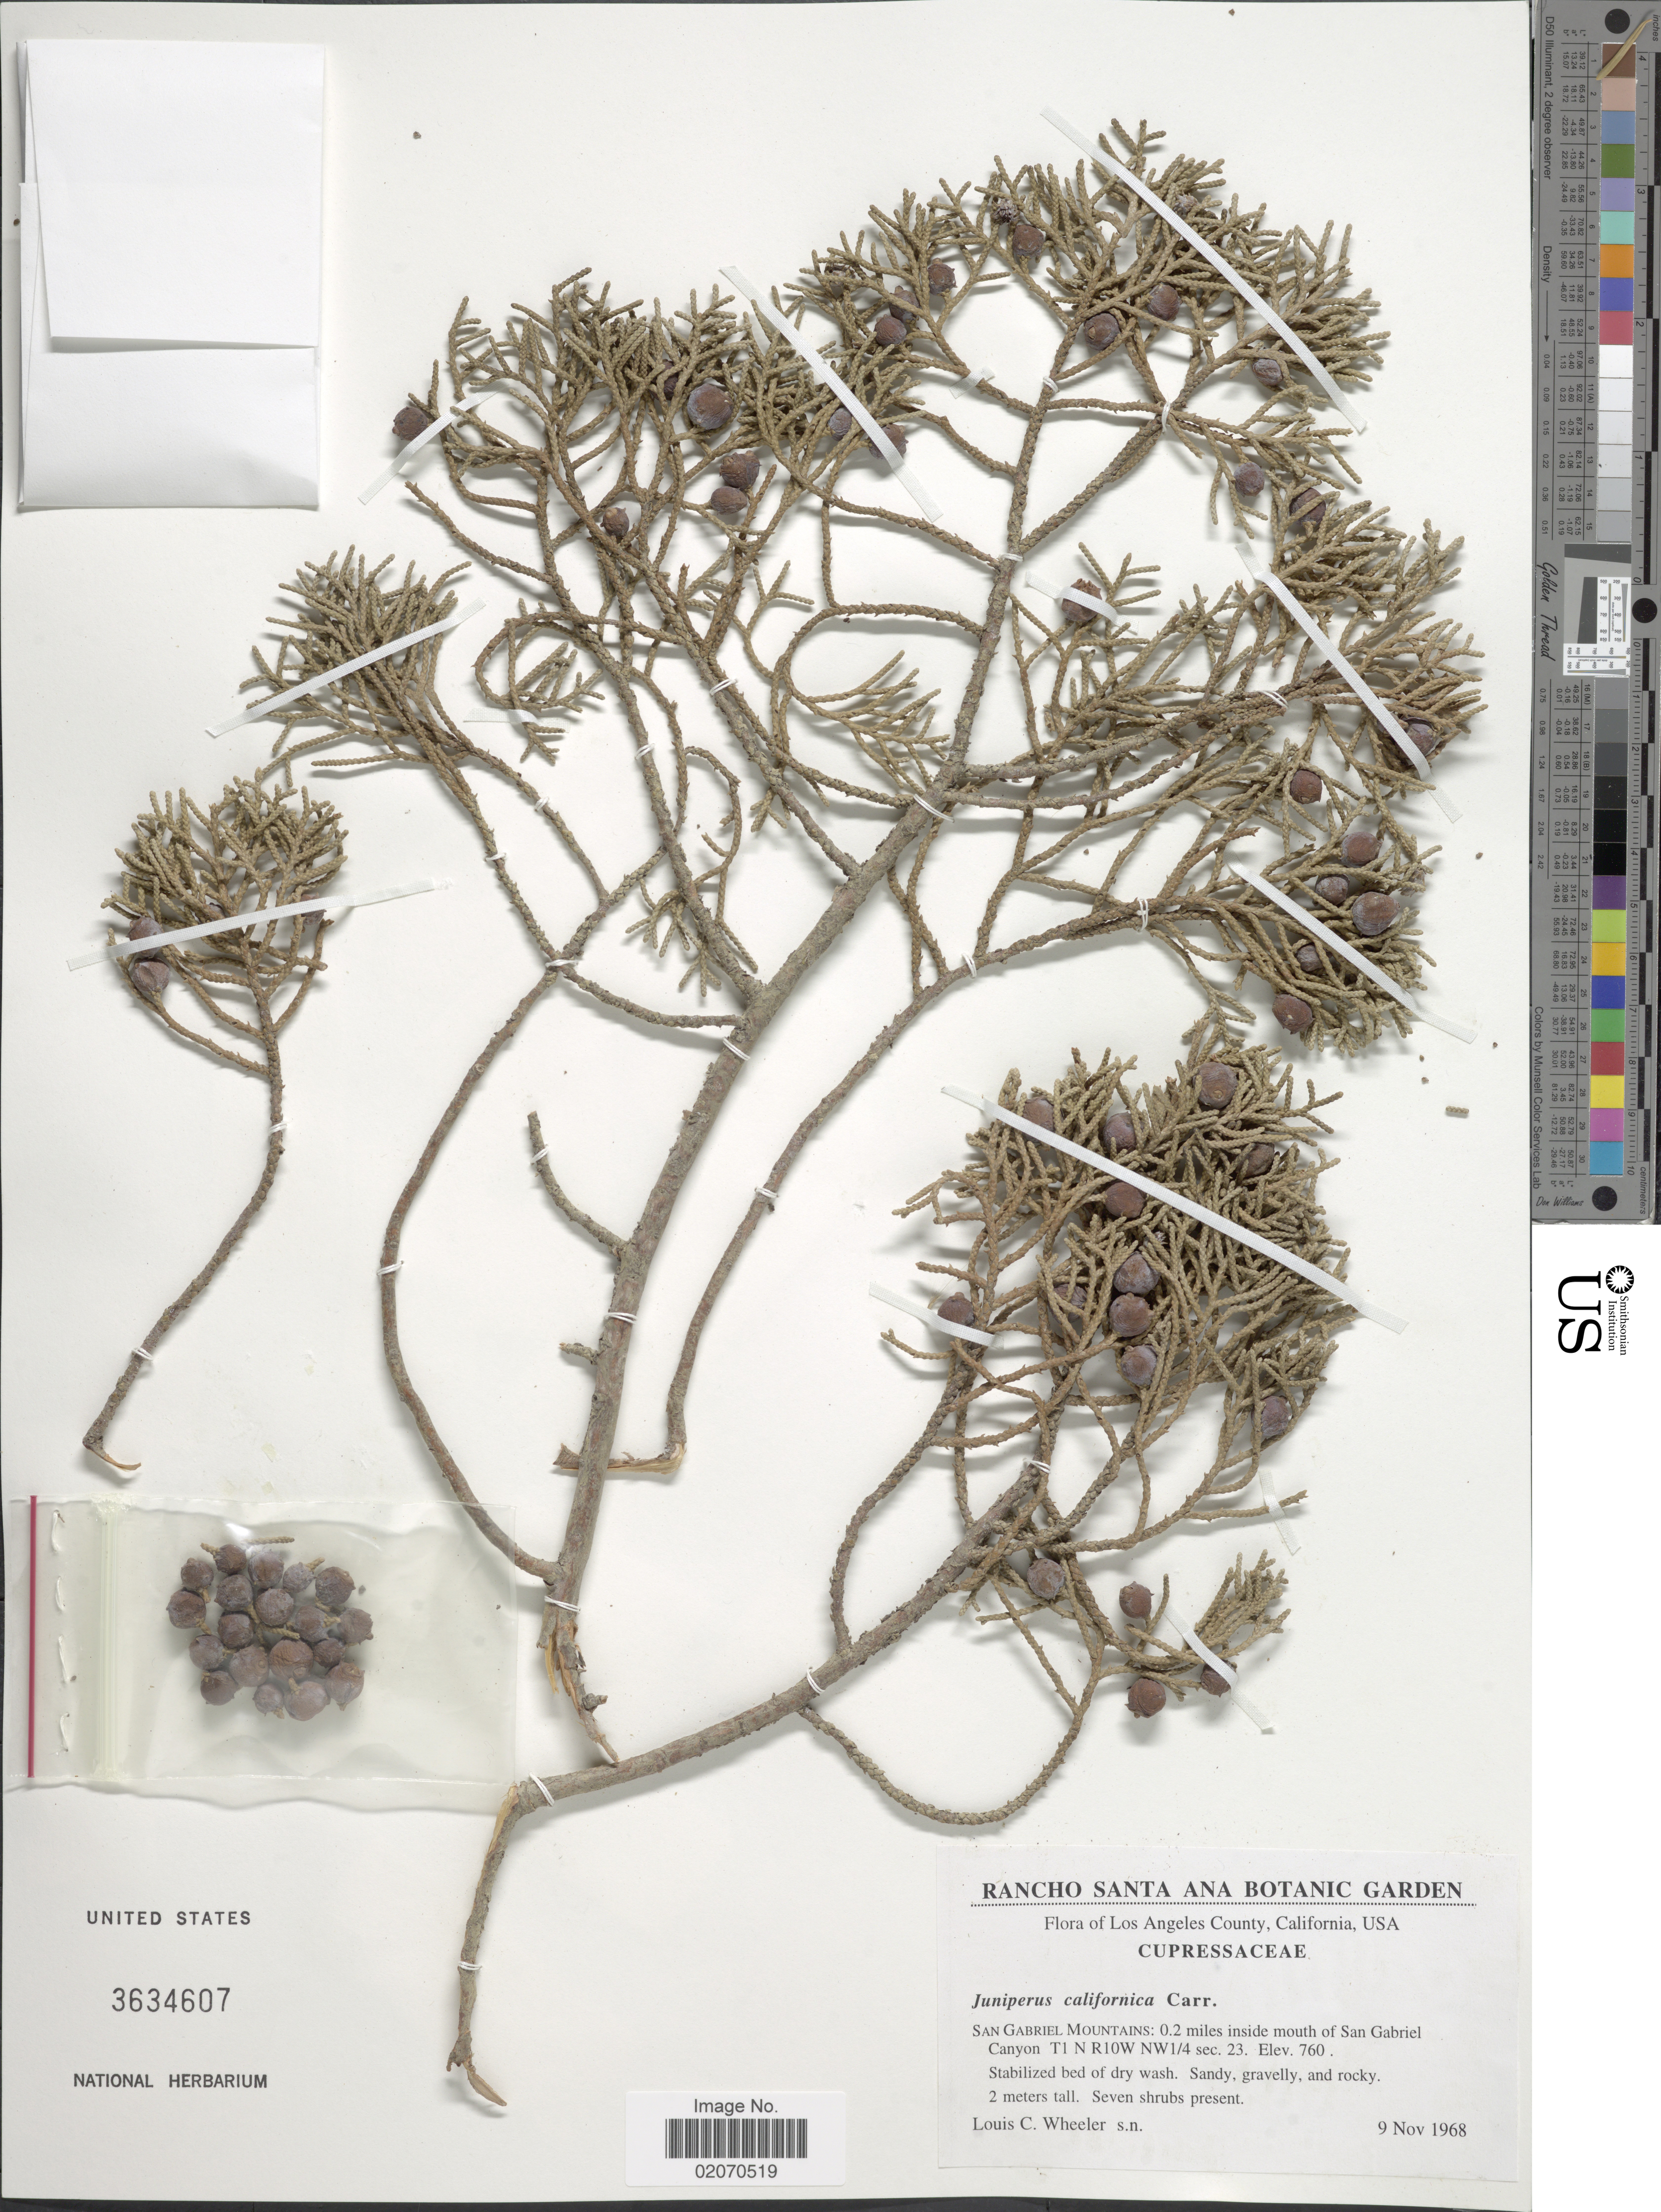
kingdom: Plantae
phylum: Tracheophyta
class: Pinopsida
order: Pinales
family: Cupressaceae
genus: Juniperus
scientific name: Juniperus californica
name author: Carrière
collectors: L. C. Wheeler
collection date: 1968-11-09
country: United States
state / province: California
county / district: Los Angeles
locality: Los Angeles County, San Gabriel Mountains: 0.2 miles inside mouth of San Gabriel Canyon T1N R10W NW 1/4 sec. 23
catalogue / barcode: US 3634607